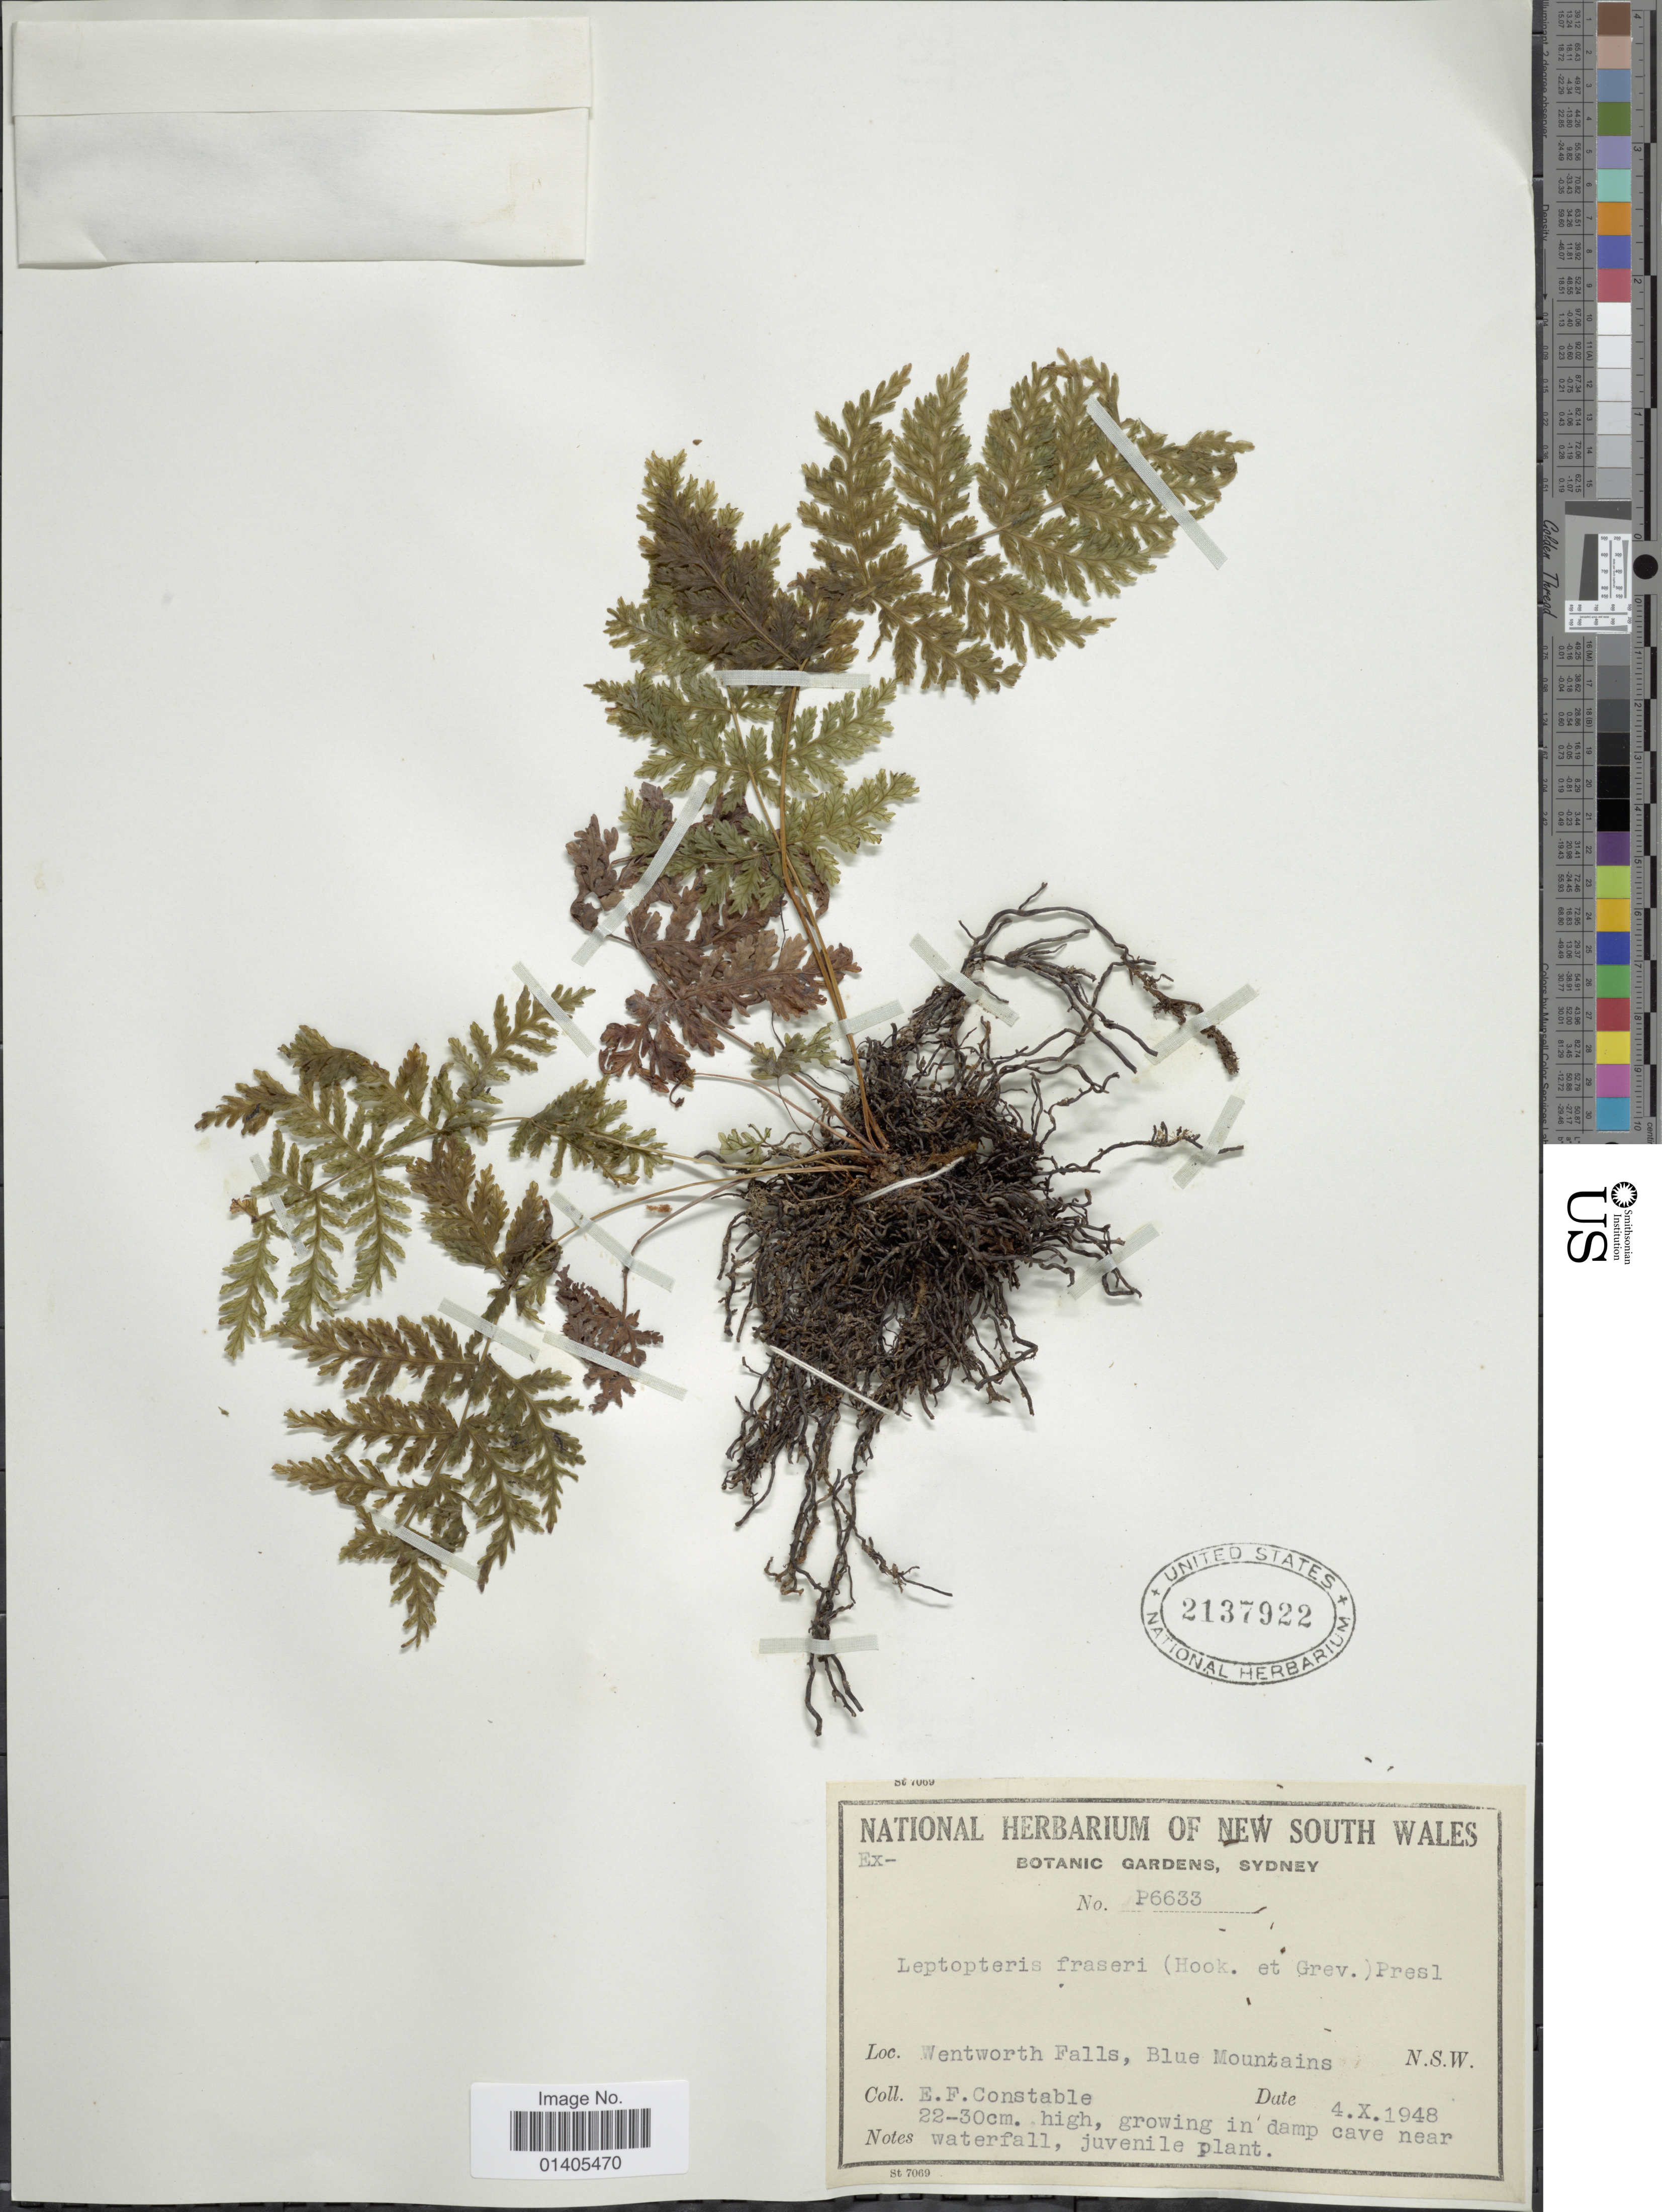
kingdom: Plantae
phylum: Tracheophyta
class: Polypodiopsida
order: Osmundales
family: Osmundaceae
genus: Leptopteris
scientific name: Leptopteris fraseri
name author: (Hook. & Grev.) C. Presl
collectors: E. F. Constable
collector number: P6633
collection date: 1948-10-04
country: Australia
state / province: New South Wales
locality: Wentworth Falls, Blue Mountains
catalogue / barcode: US 2137922